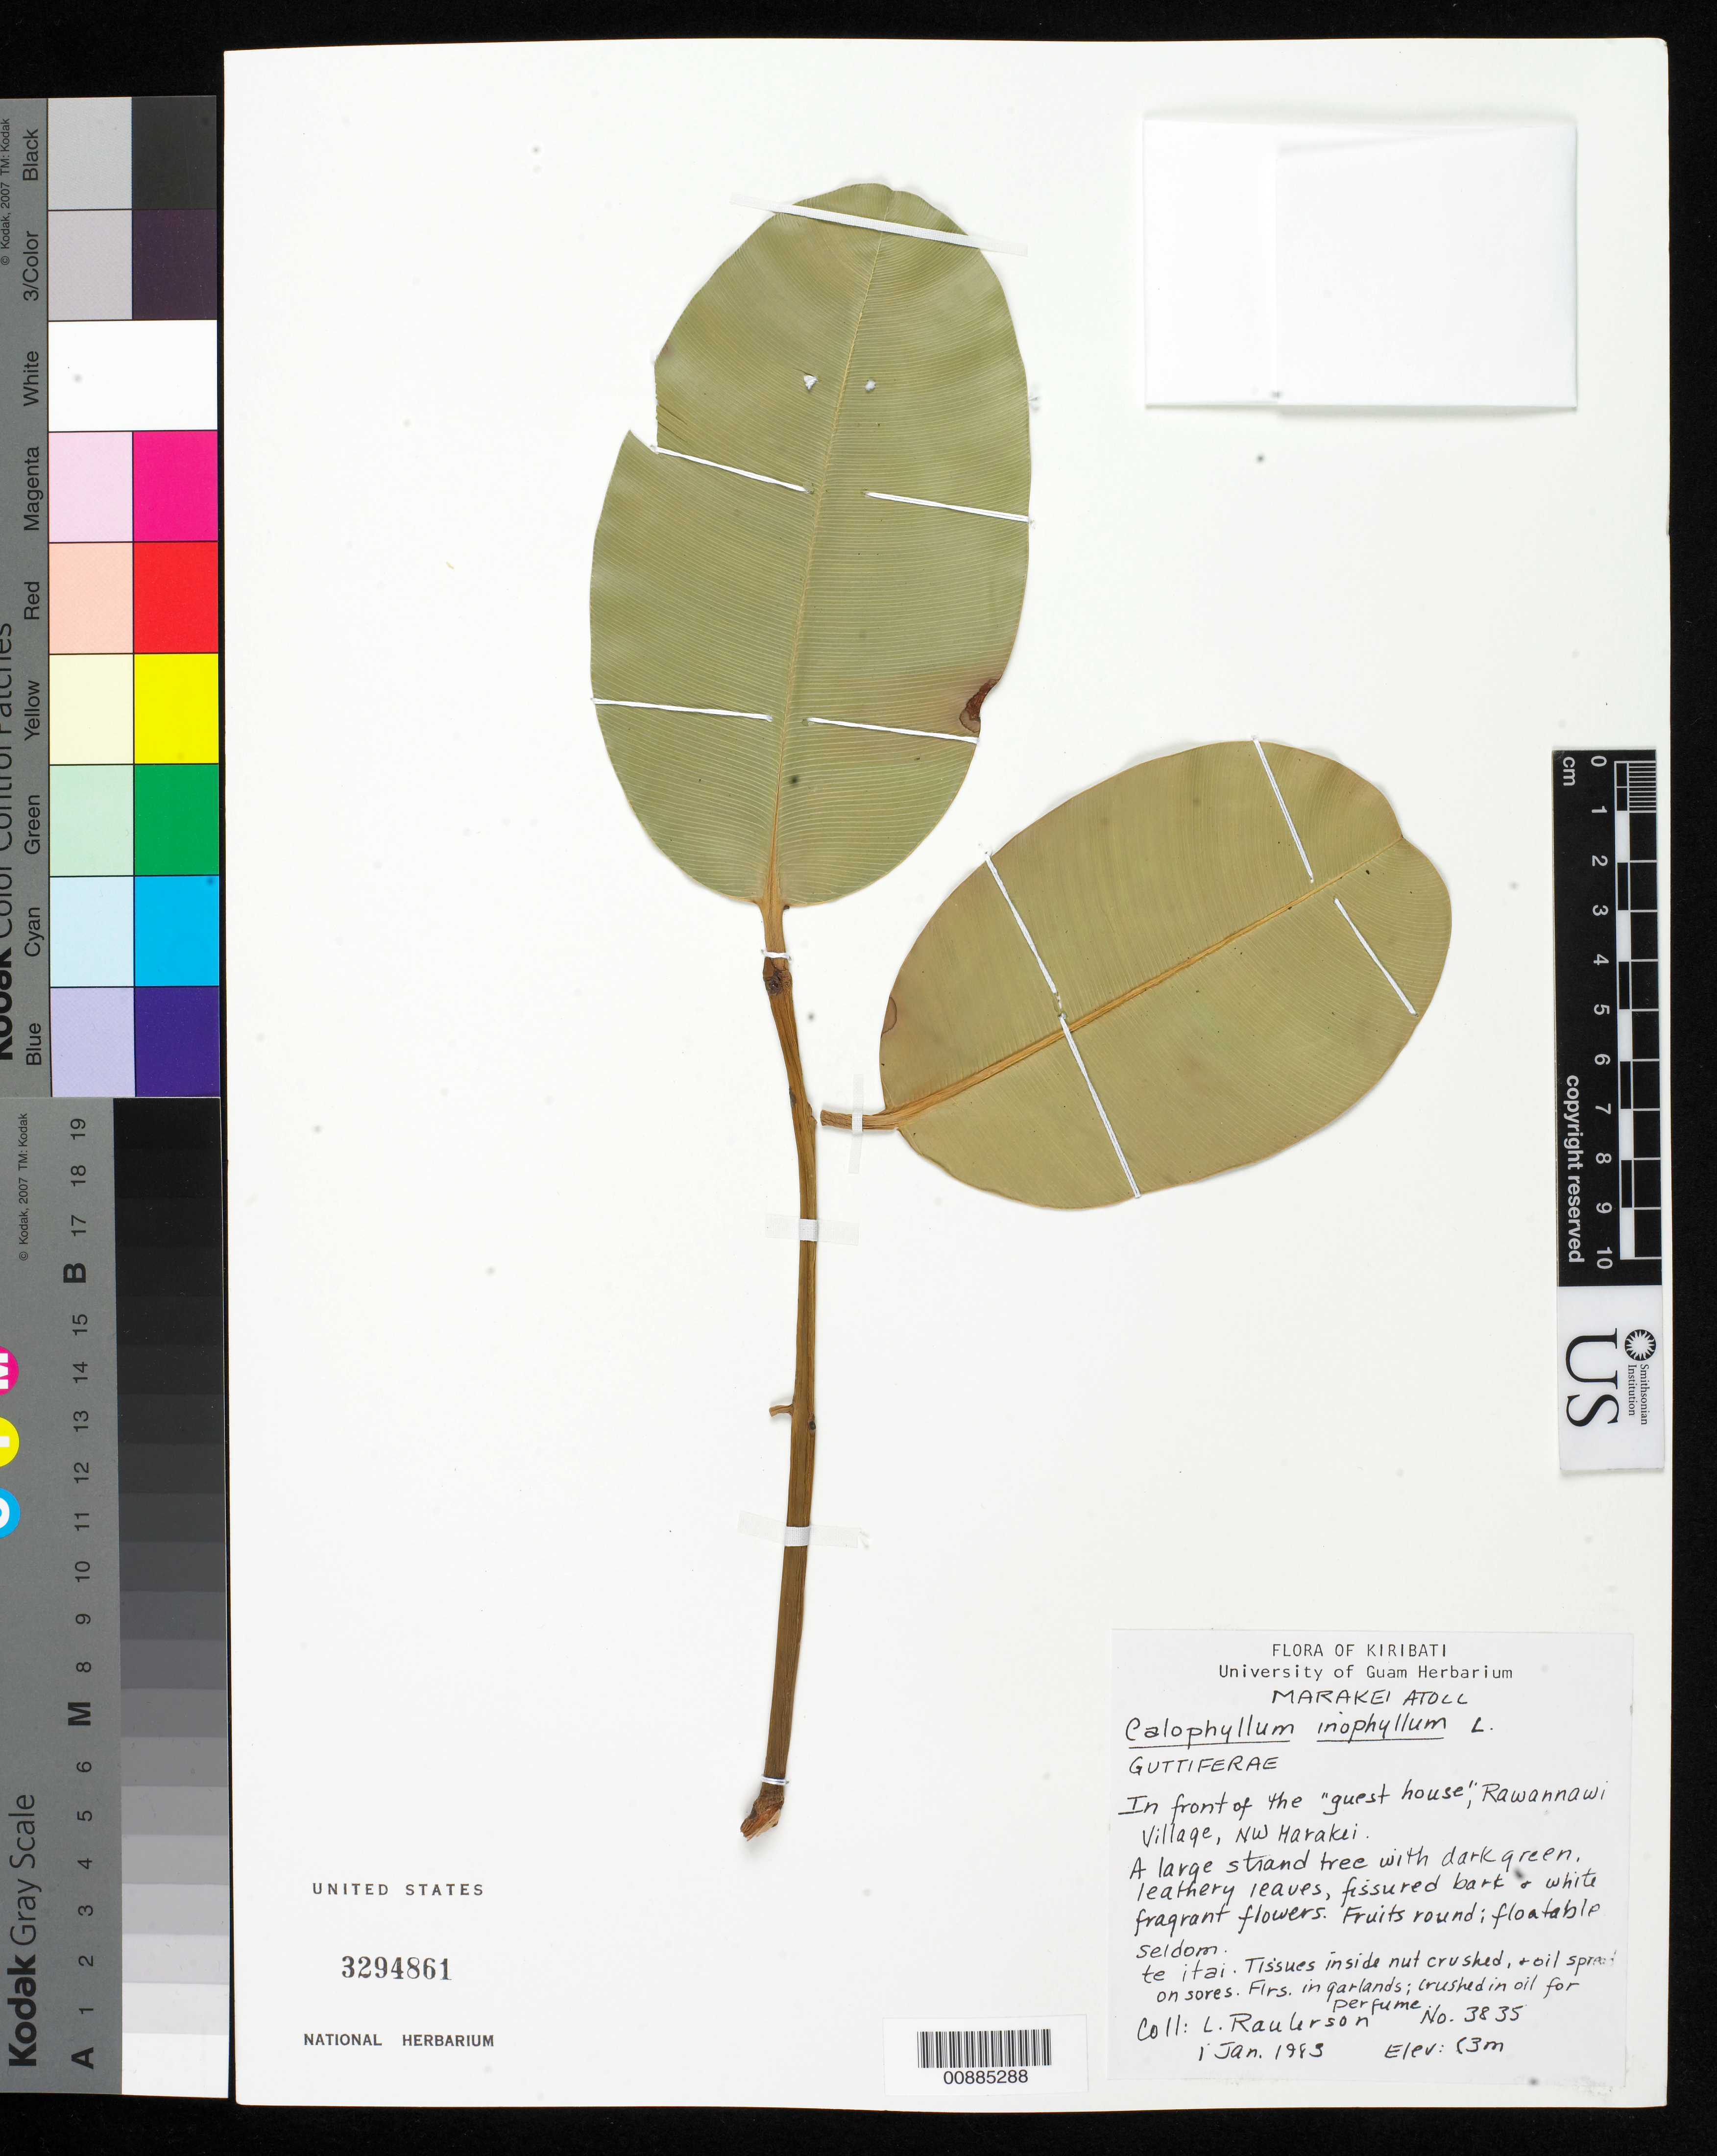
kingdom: Plantae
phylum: Tracheophyta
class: Magnoliopsida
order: Malpighiales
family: Calophyllaceae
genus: Calophyllum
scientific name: Calophyllum inophyllum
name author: L.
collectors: L. Raulerson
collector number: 3835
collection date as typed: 01 Jan 1983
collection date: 1983-01-01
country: Kiribati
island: Marakei Atoll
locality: In front of the Rawannawi village, NW Hawakei.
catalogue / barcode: US 3294861